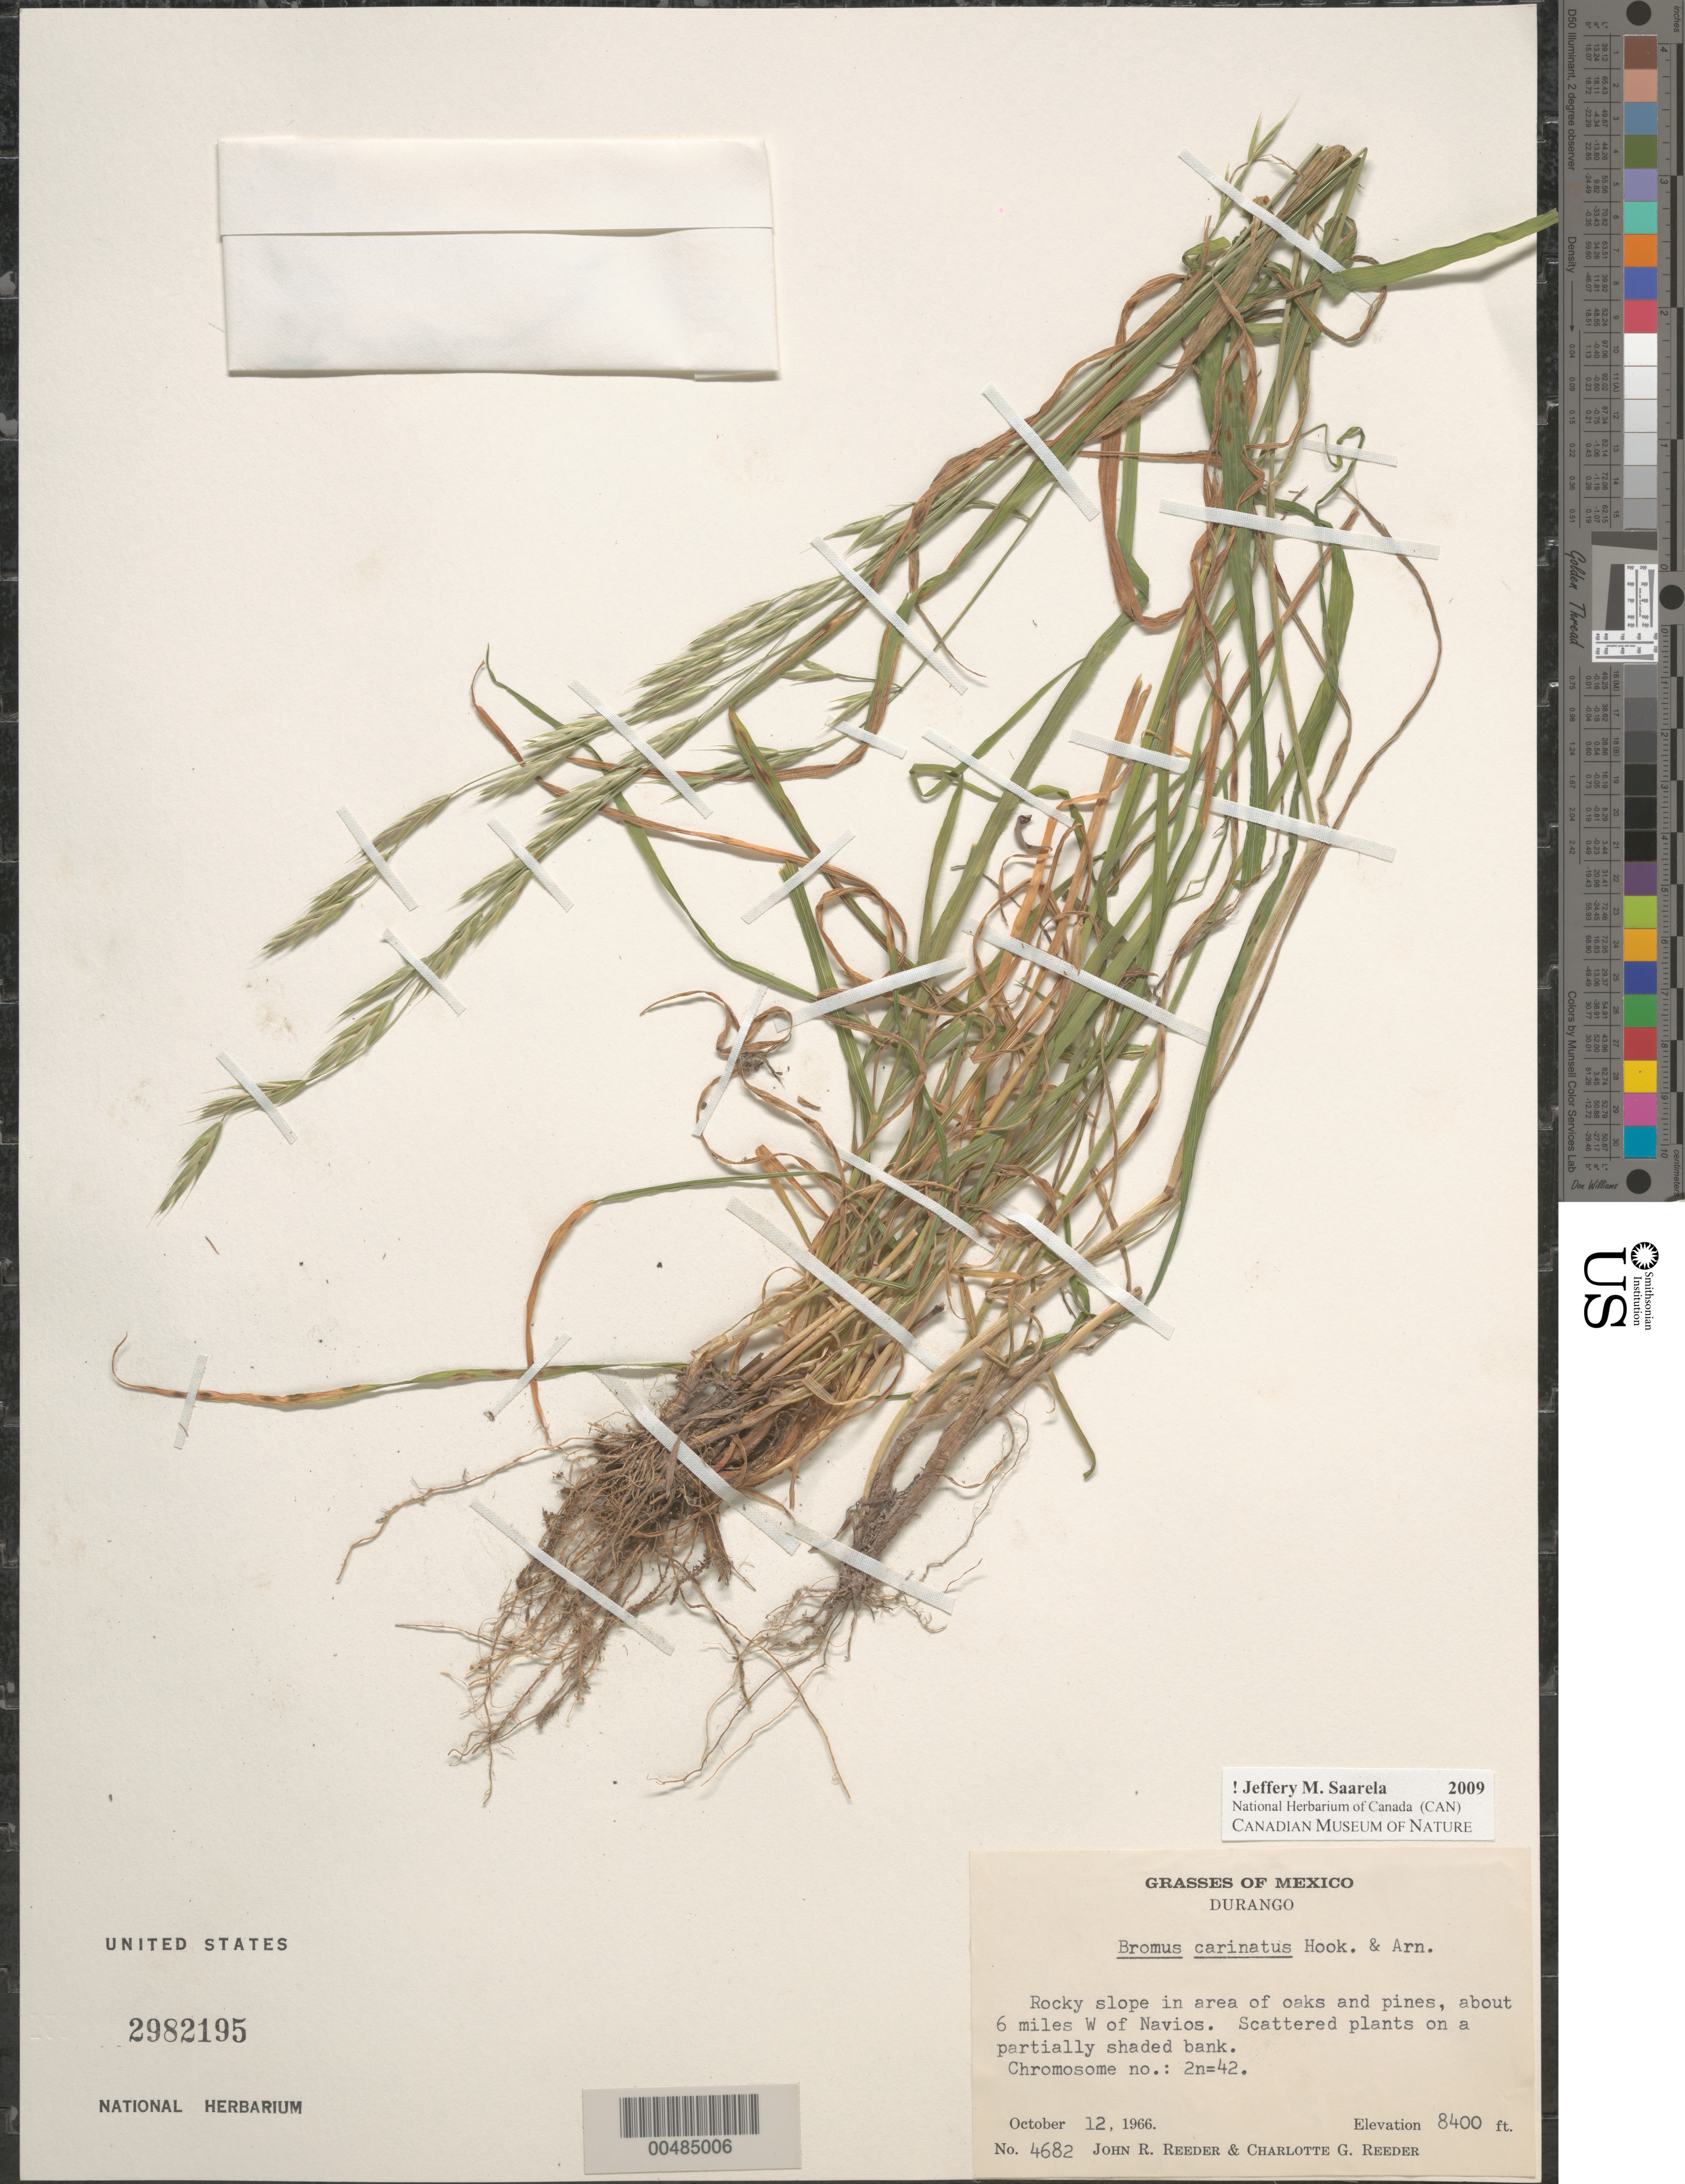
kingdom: Plantae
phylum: Tracheophyta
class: Liliopsida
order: Poales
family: Poaceae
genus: Bromus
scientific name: Bromus carinatus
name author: Hook. & Arn.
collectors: J. R. Reeder & C. G. Reeder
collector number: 4682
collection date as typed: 12 Oct 1966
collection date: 1966-10-12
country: Mexico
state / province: Durango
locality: About 6 mi N of Navios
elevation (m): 2560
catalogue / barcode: US 2982195